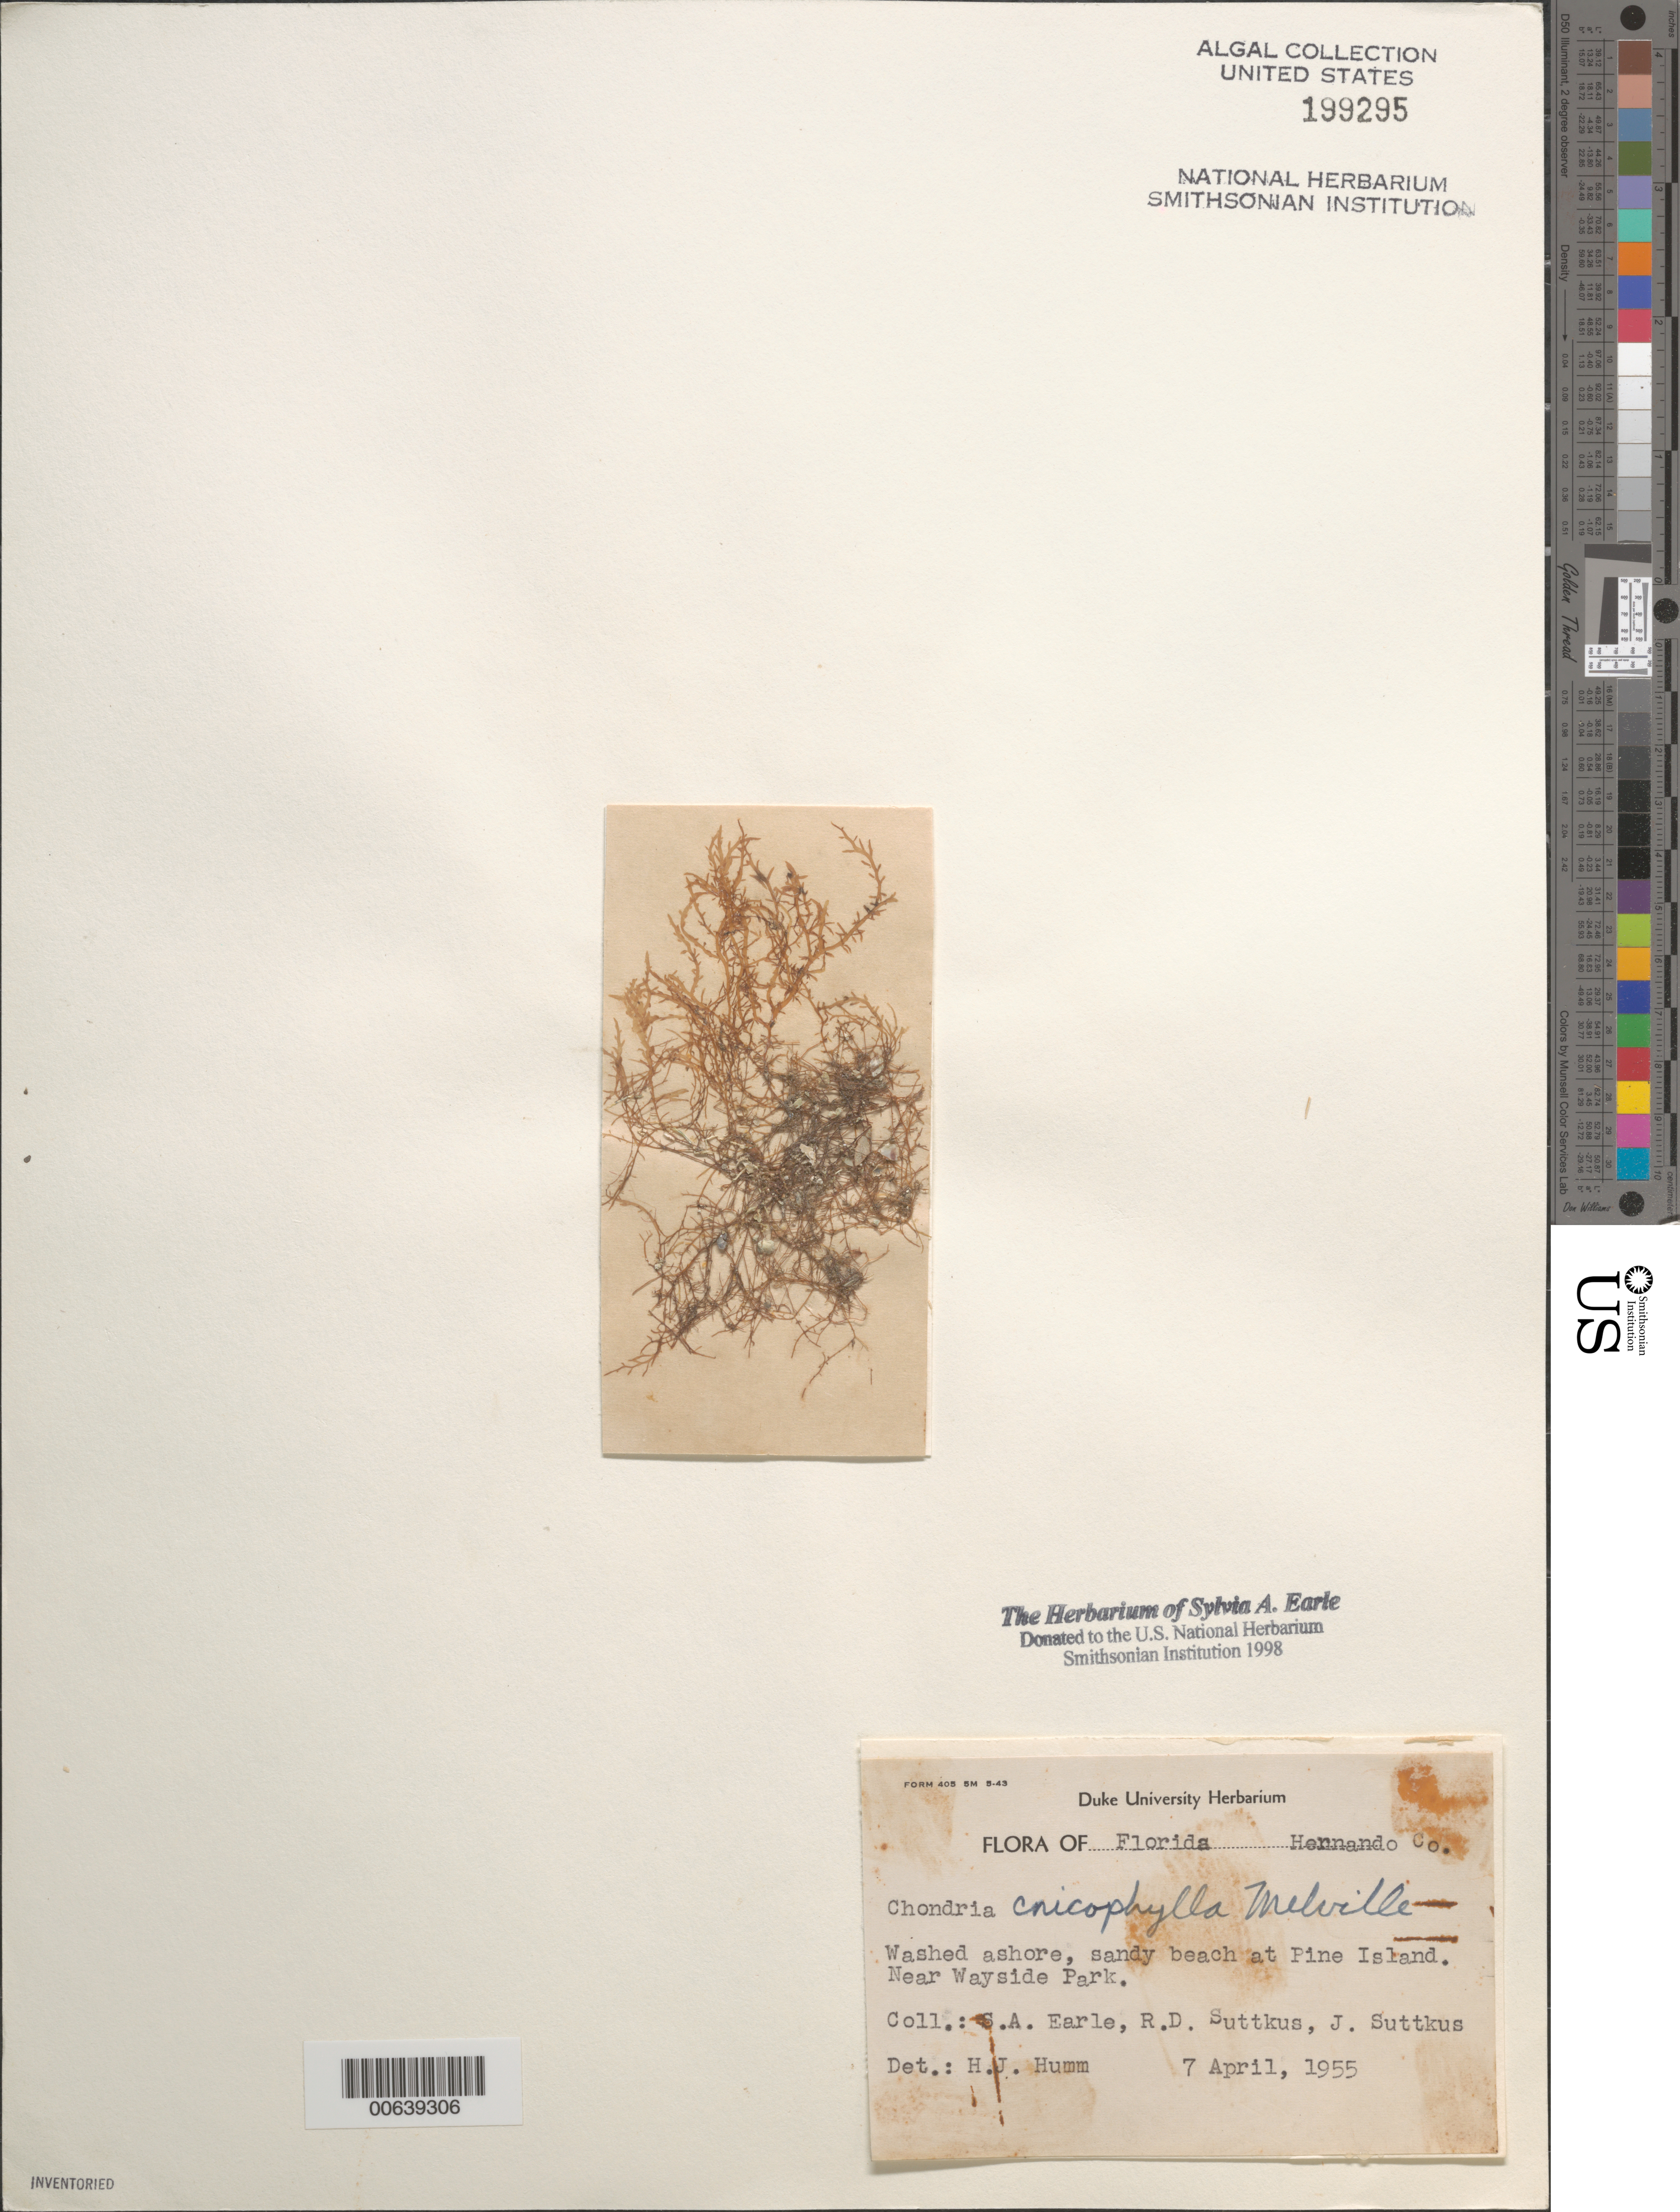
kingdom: Plantae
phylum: Rhodophyta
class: Florideophyceae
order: Ceramiales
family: Rhodomelaceae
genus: Chondria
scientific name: Chondria cnicophylla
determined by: Humm, Harold J.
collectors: S. A. Earle, R. Suttkus & J. Suttkus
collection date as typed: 07 Apr 1955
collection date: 1955-04-07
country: United States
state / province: Florida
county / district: Hernando County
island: Pine Island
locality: Near Wayside Park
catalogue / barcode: US 199295